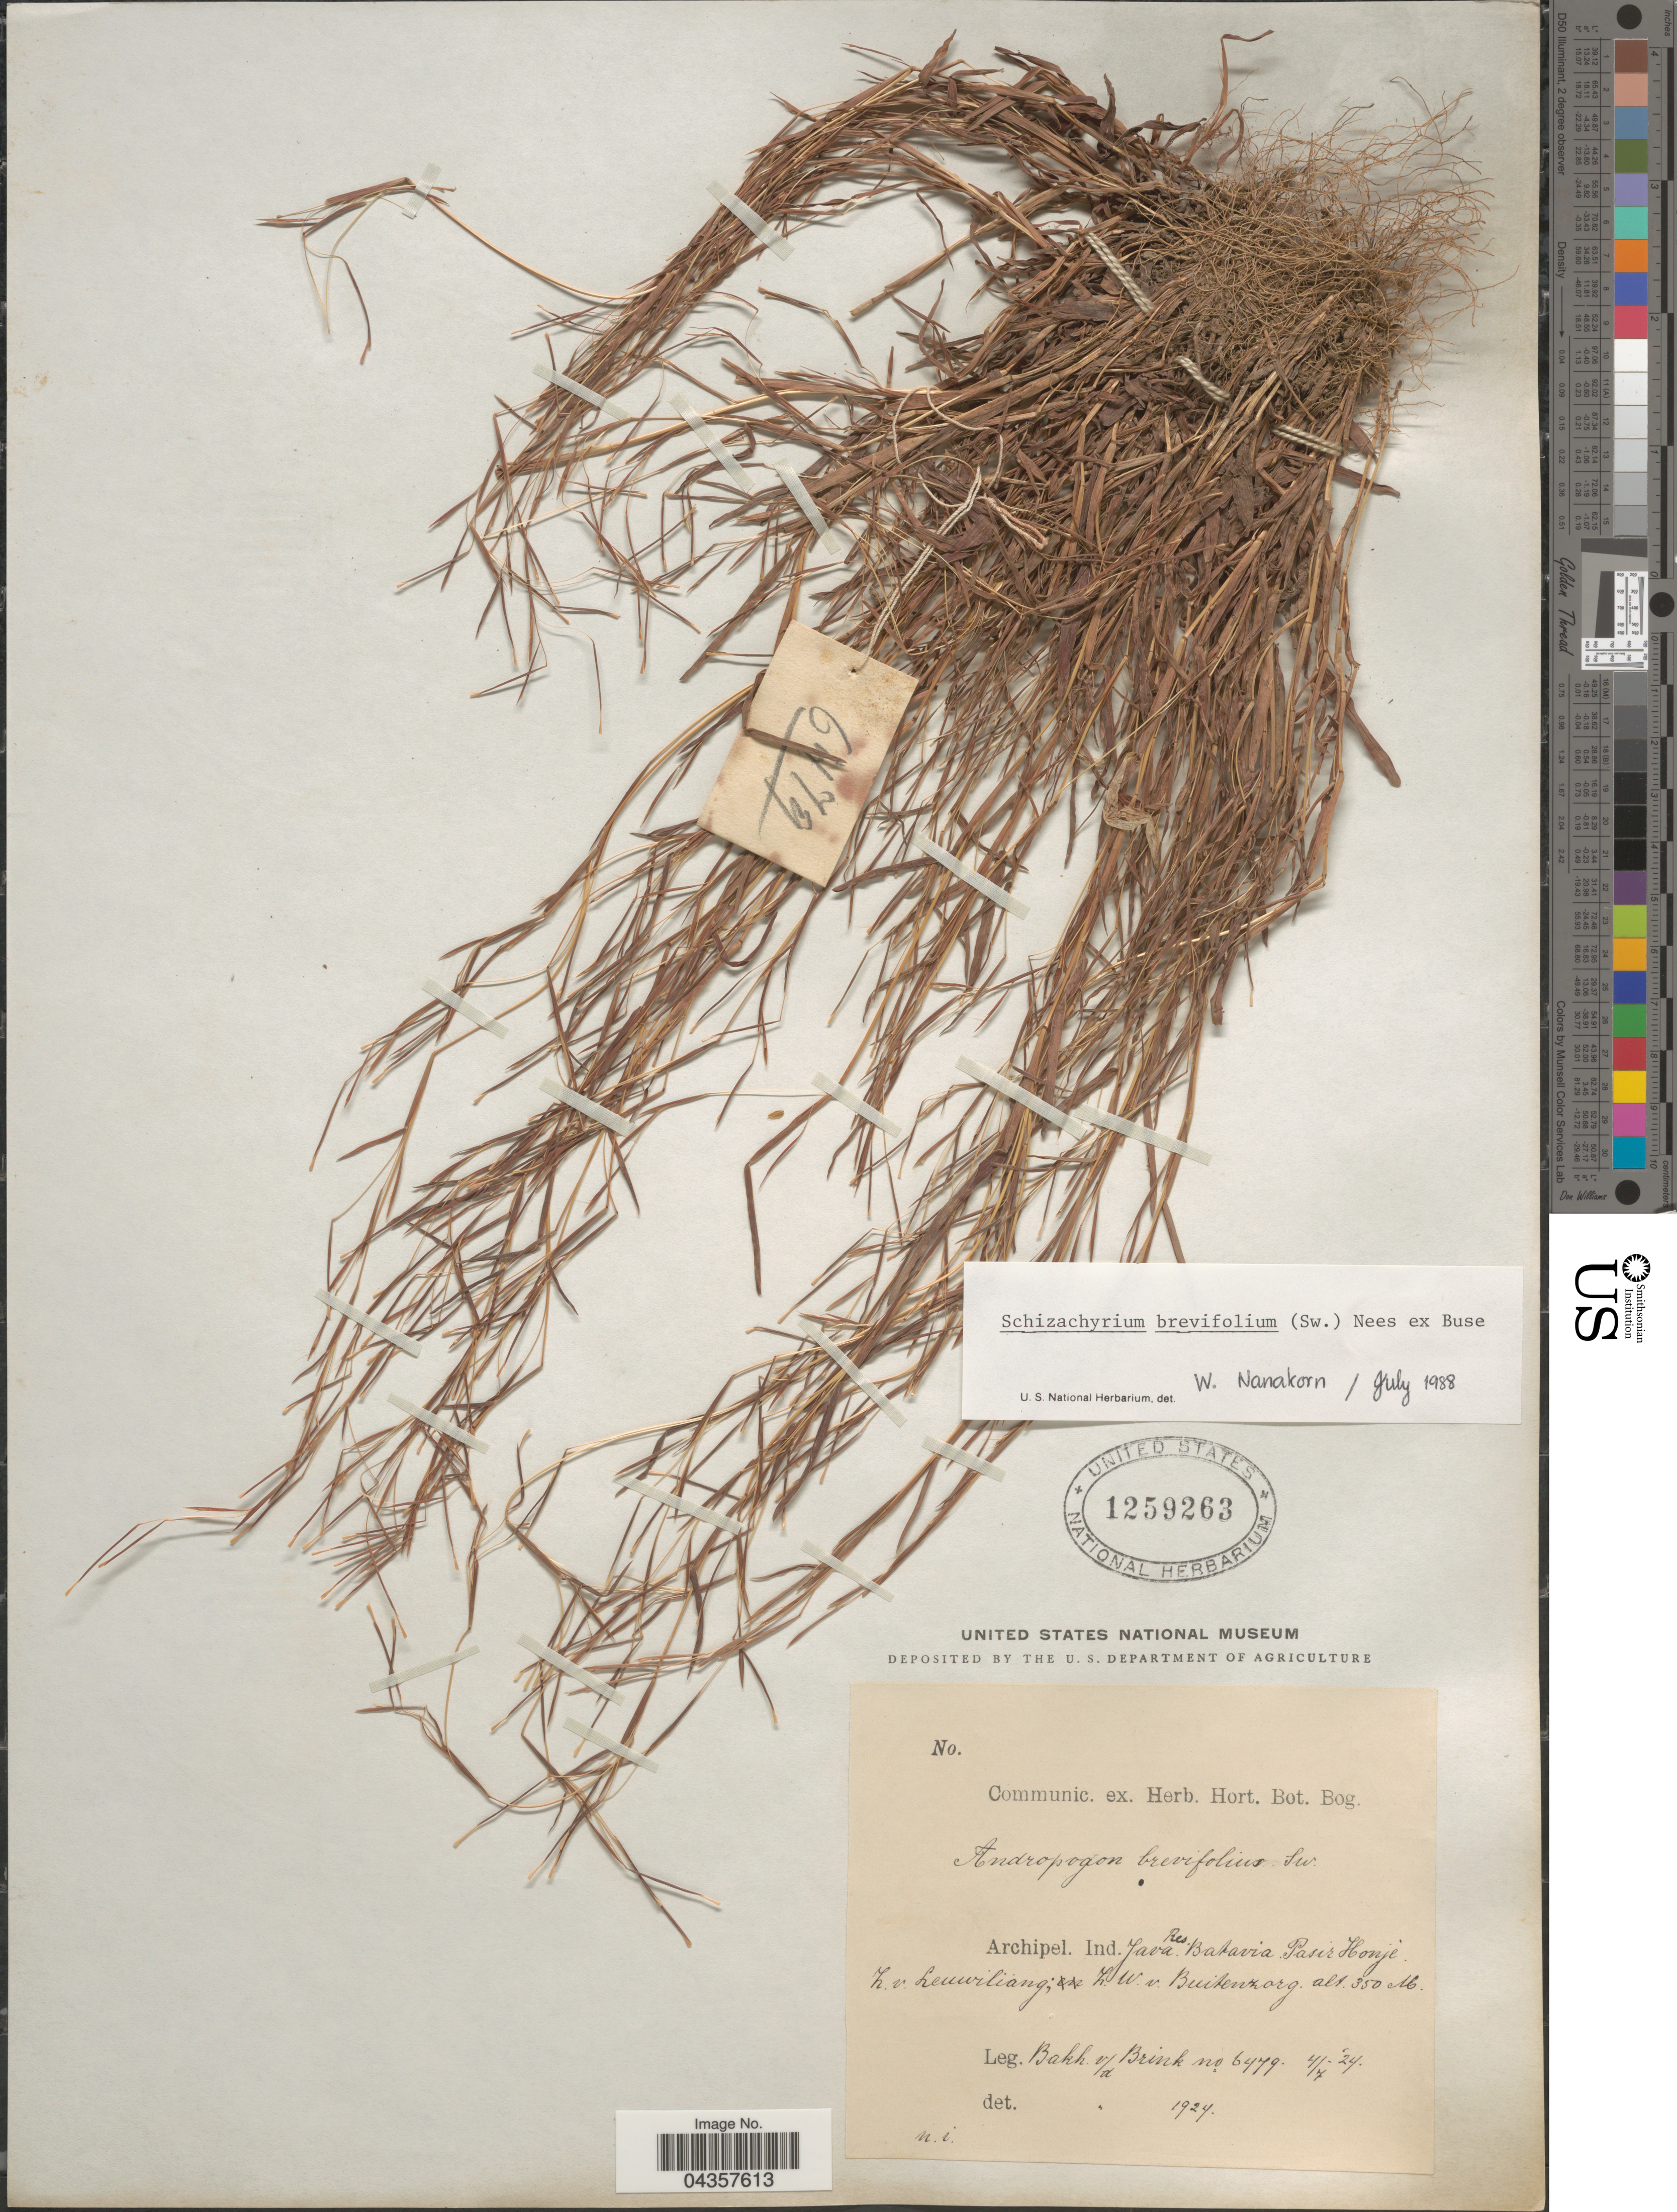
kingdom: Plantae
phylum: Tracheophyta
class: Liliopsida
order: Poales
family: Poaceae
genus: Schizachyrium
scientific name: Schizachyrium brevifolium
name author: (Sw.) Nees ex Büse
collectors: R. C. Bakhuizen van den Brink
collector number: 6479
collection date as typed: Transcribed d/m/y: 4/7/24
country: Indonesia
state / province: Java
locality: Archipel. Ind. Java Res. Batavia Pasir Honje Z. v. Leuwiliang; Z.W. v Buitenzorg.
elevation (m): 350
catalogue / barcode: US 1259263